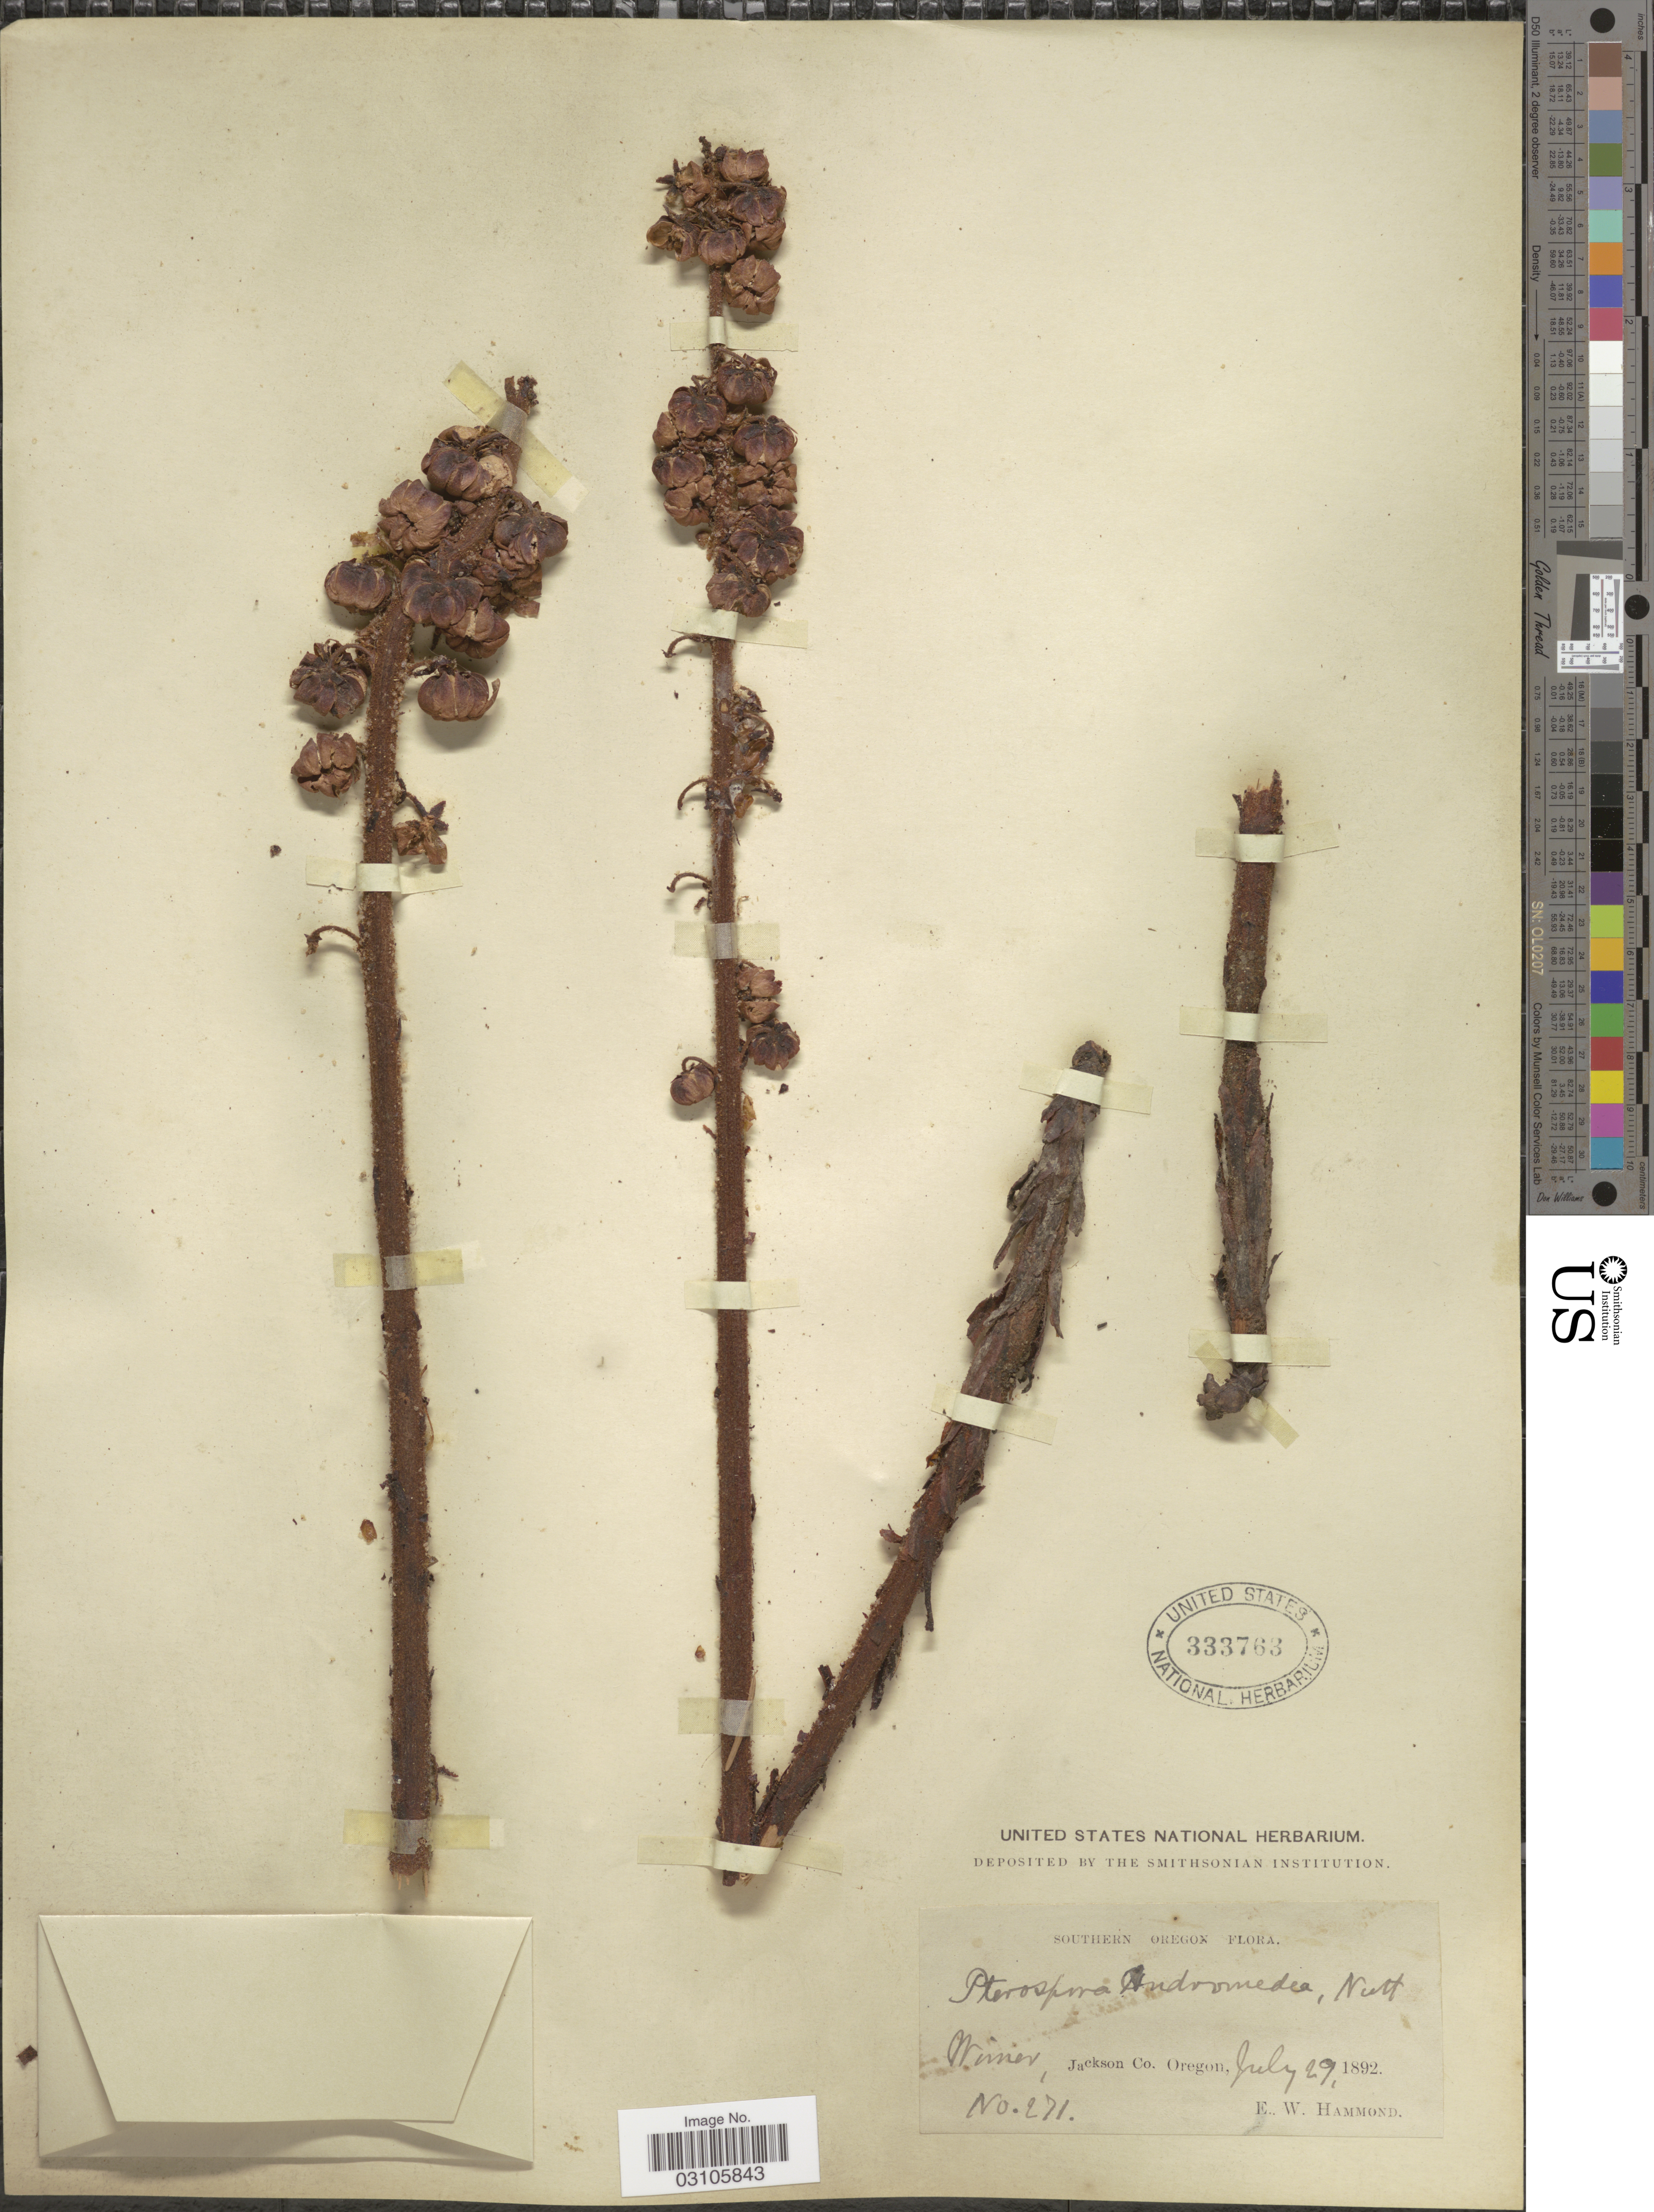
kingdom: Plantae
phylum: Tracheophyta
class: Magnoliopsida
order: Ericales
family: Ericaceae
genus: Pterospora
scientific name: Pterospora andromedea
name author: Nutt.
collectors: E. Hammond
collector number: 271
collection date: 1892-07-29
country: United States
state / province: Oregon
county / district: Jackson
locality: Southern Oregon. Wimer, Jackson Co.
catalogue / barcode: US 333763